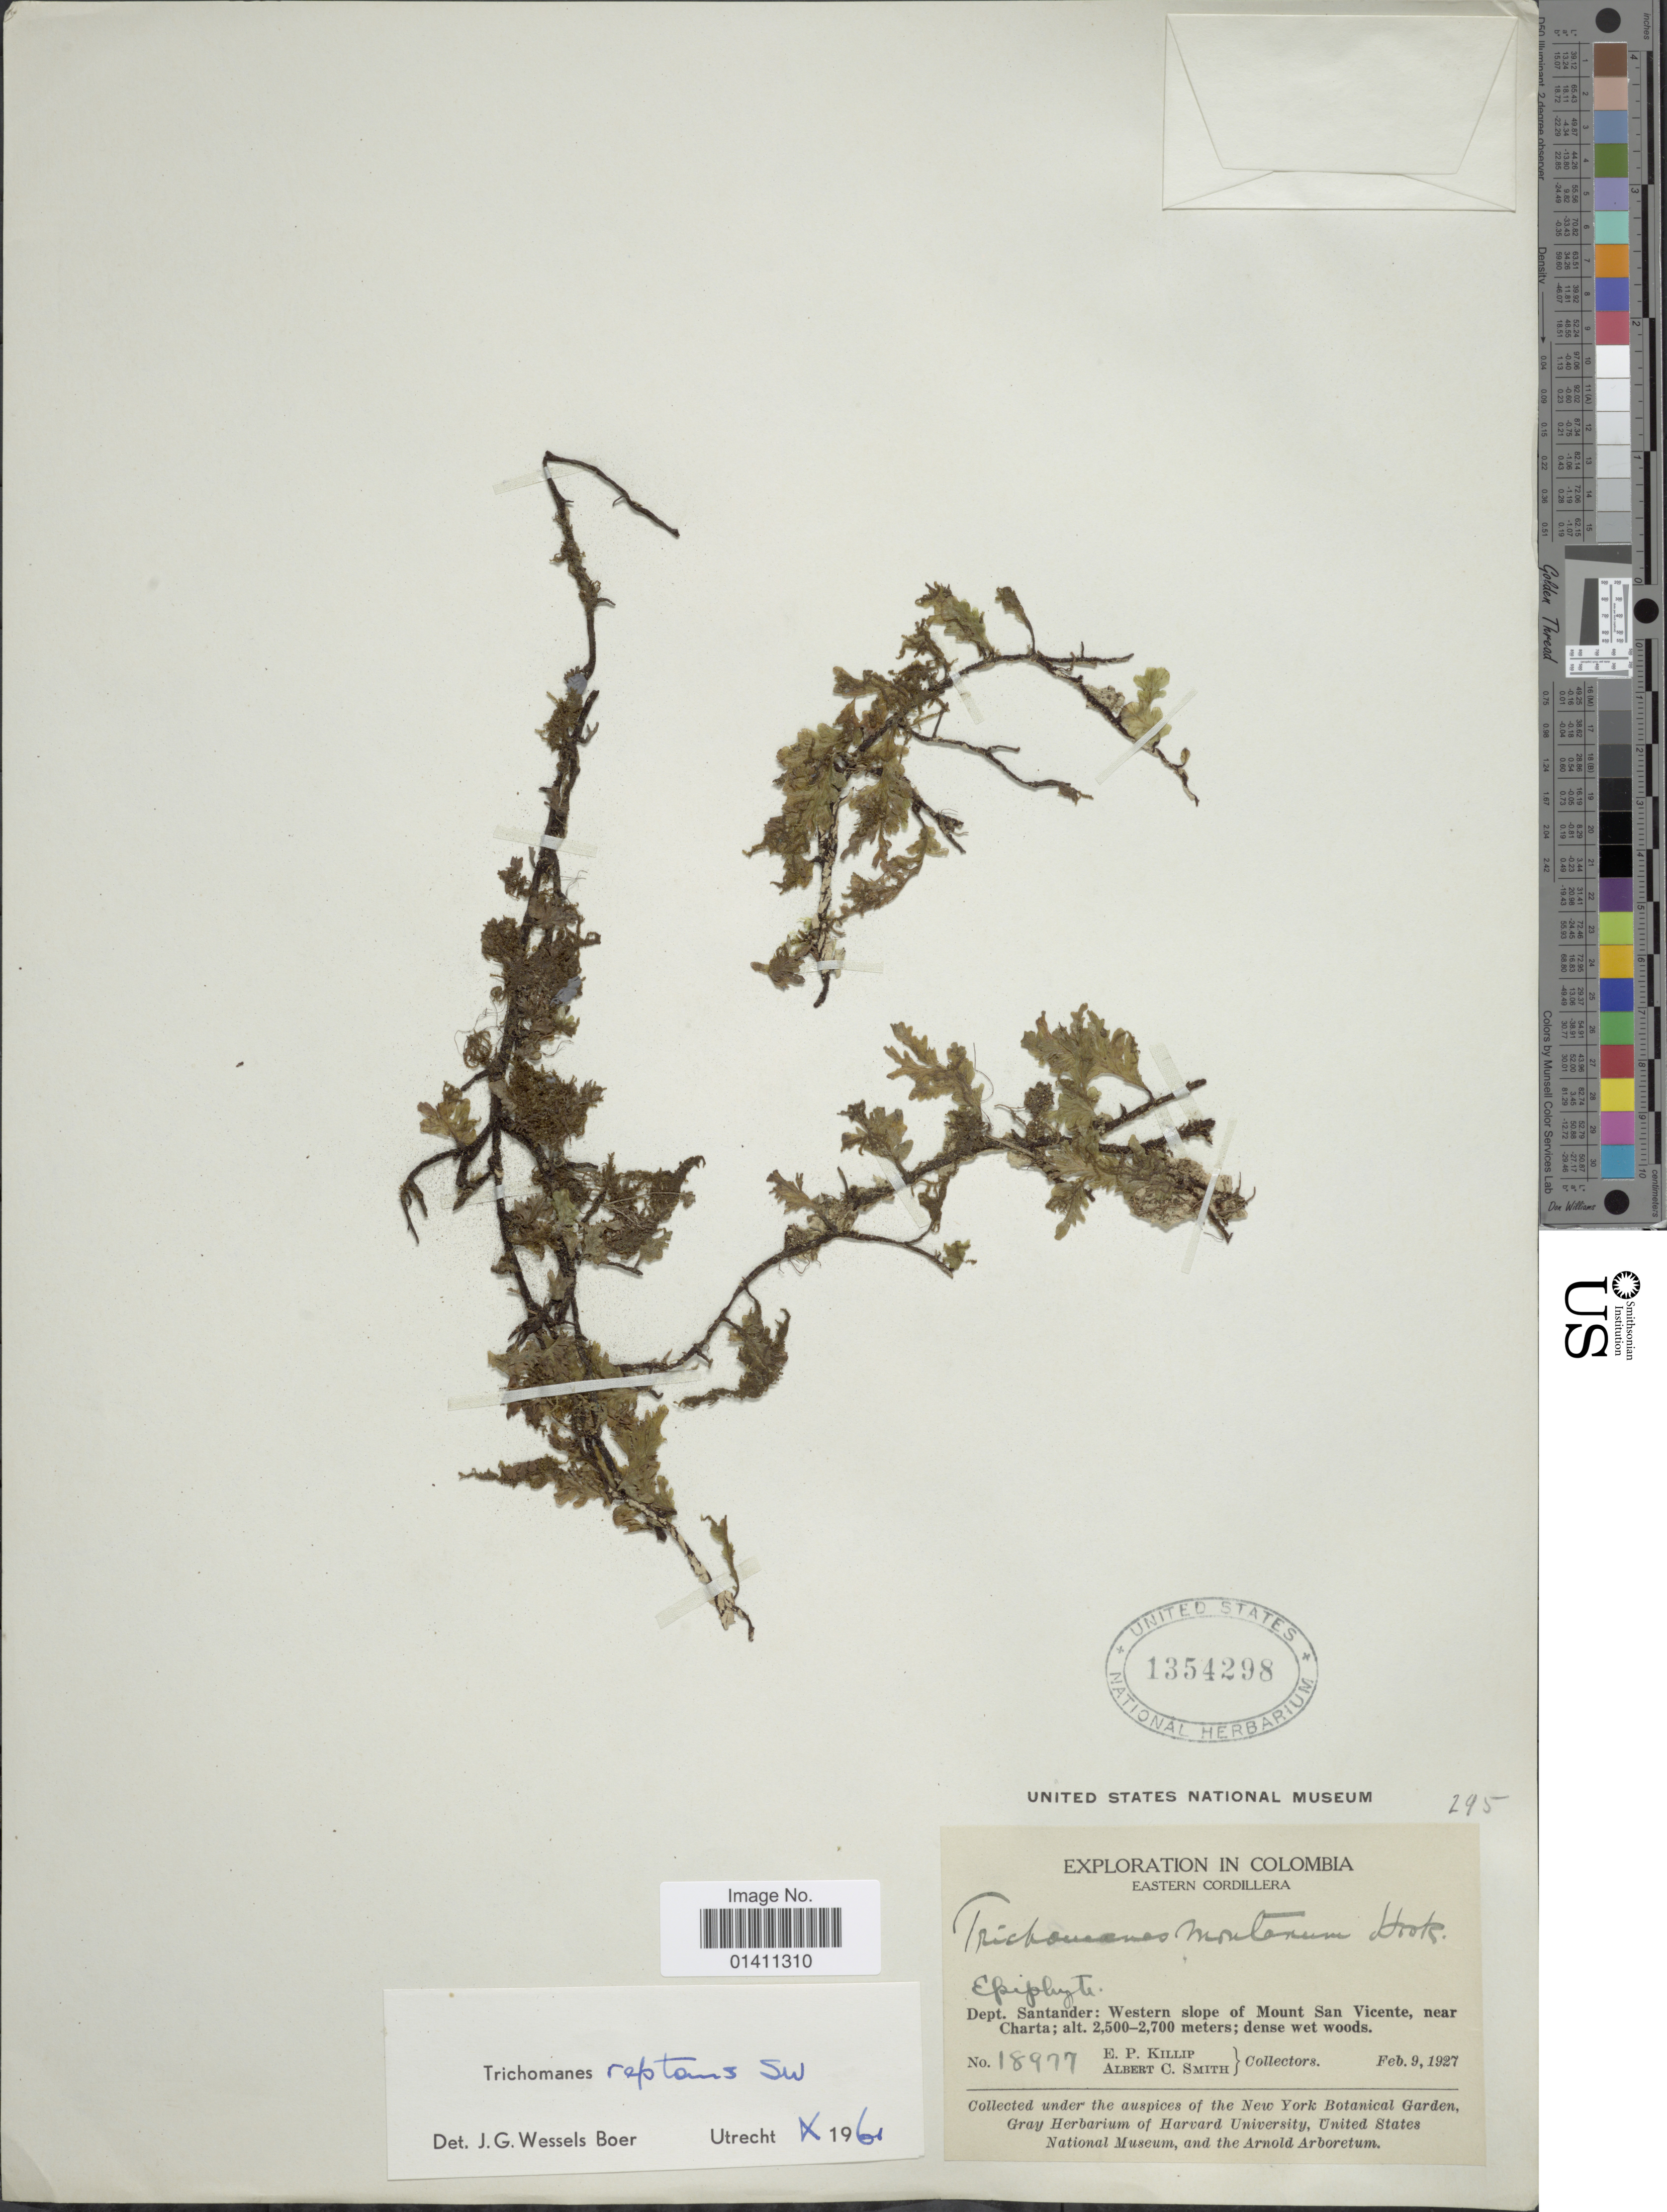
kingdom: Plantae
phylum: Tracheophyta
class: Polypodiopsida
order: Hymenophyllales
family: Hymenophyllaceae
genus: Didymoglossum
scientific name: Didymoglossum reptans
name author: (Sw.) C. Presl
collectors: E. P. Killip & A. C. Smith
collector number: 18977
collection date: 1927-02-09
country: Colombia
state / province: Santander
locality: Dept. Santander: Western slope of Mount San Vicente, near Charta. Eastern Cordillera.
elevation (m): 2500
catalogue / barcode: US 1354298